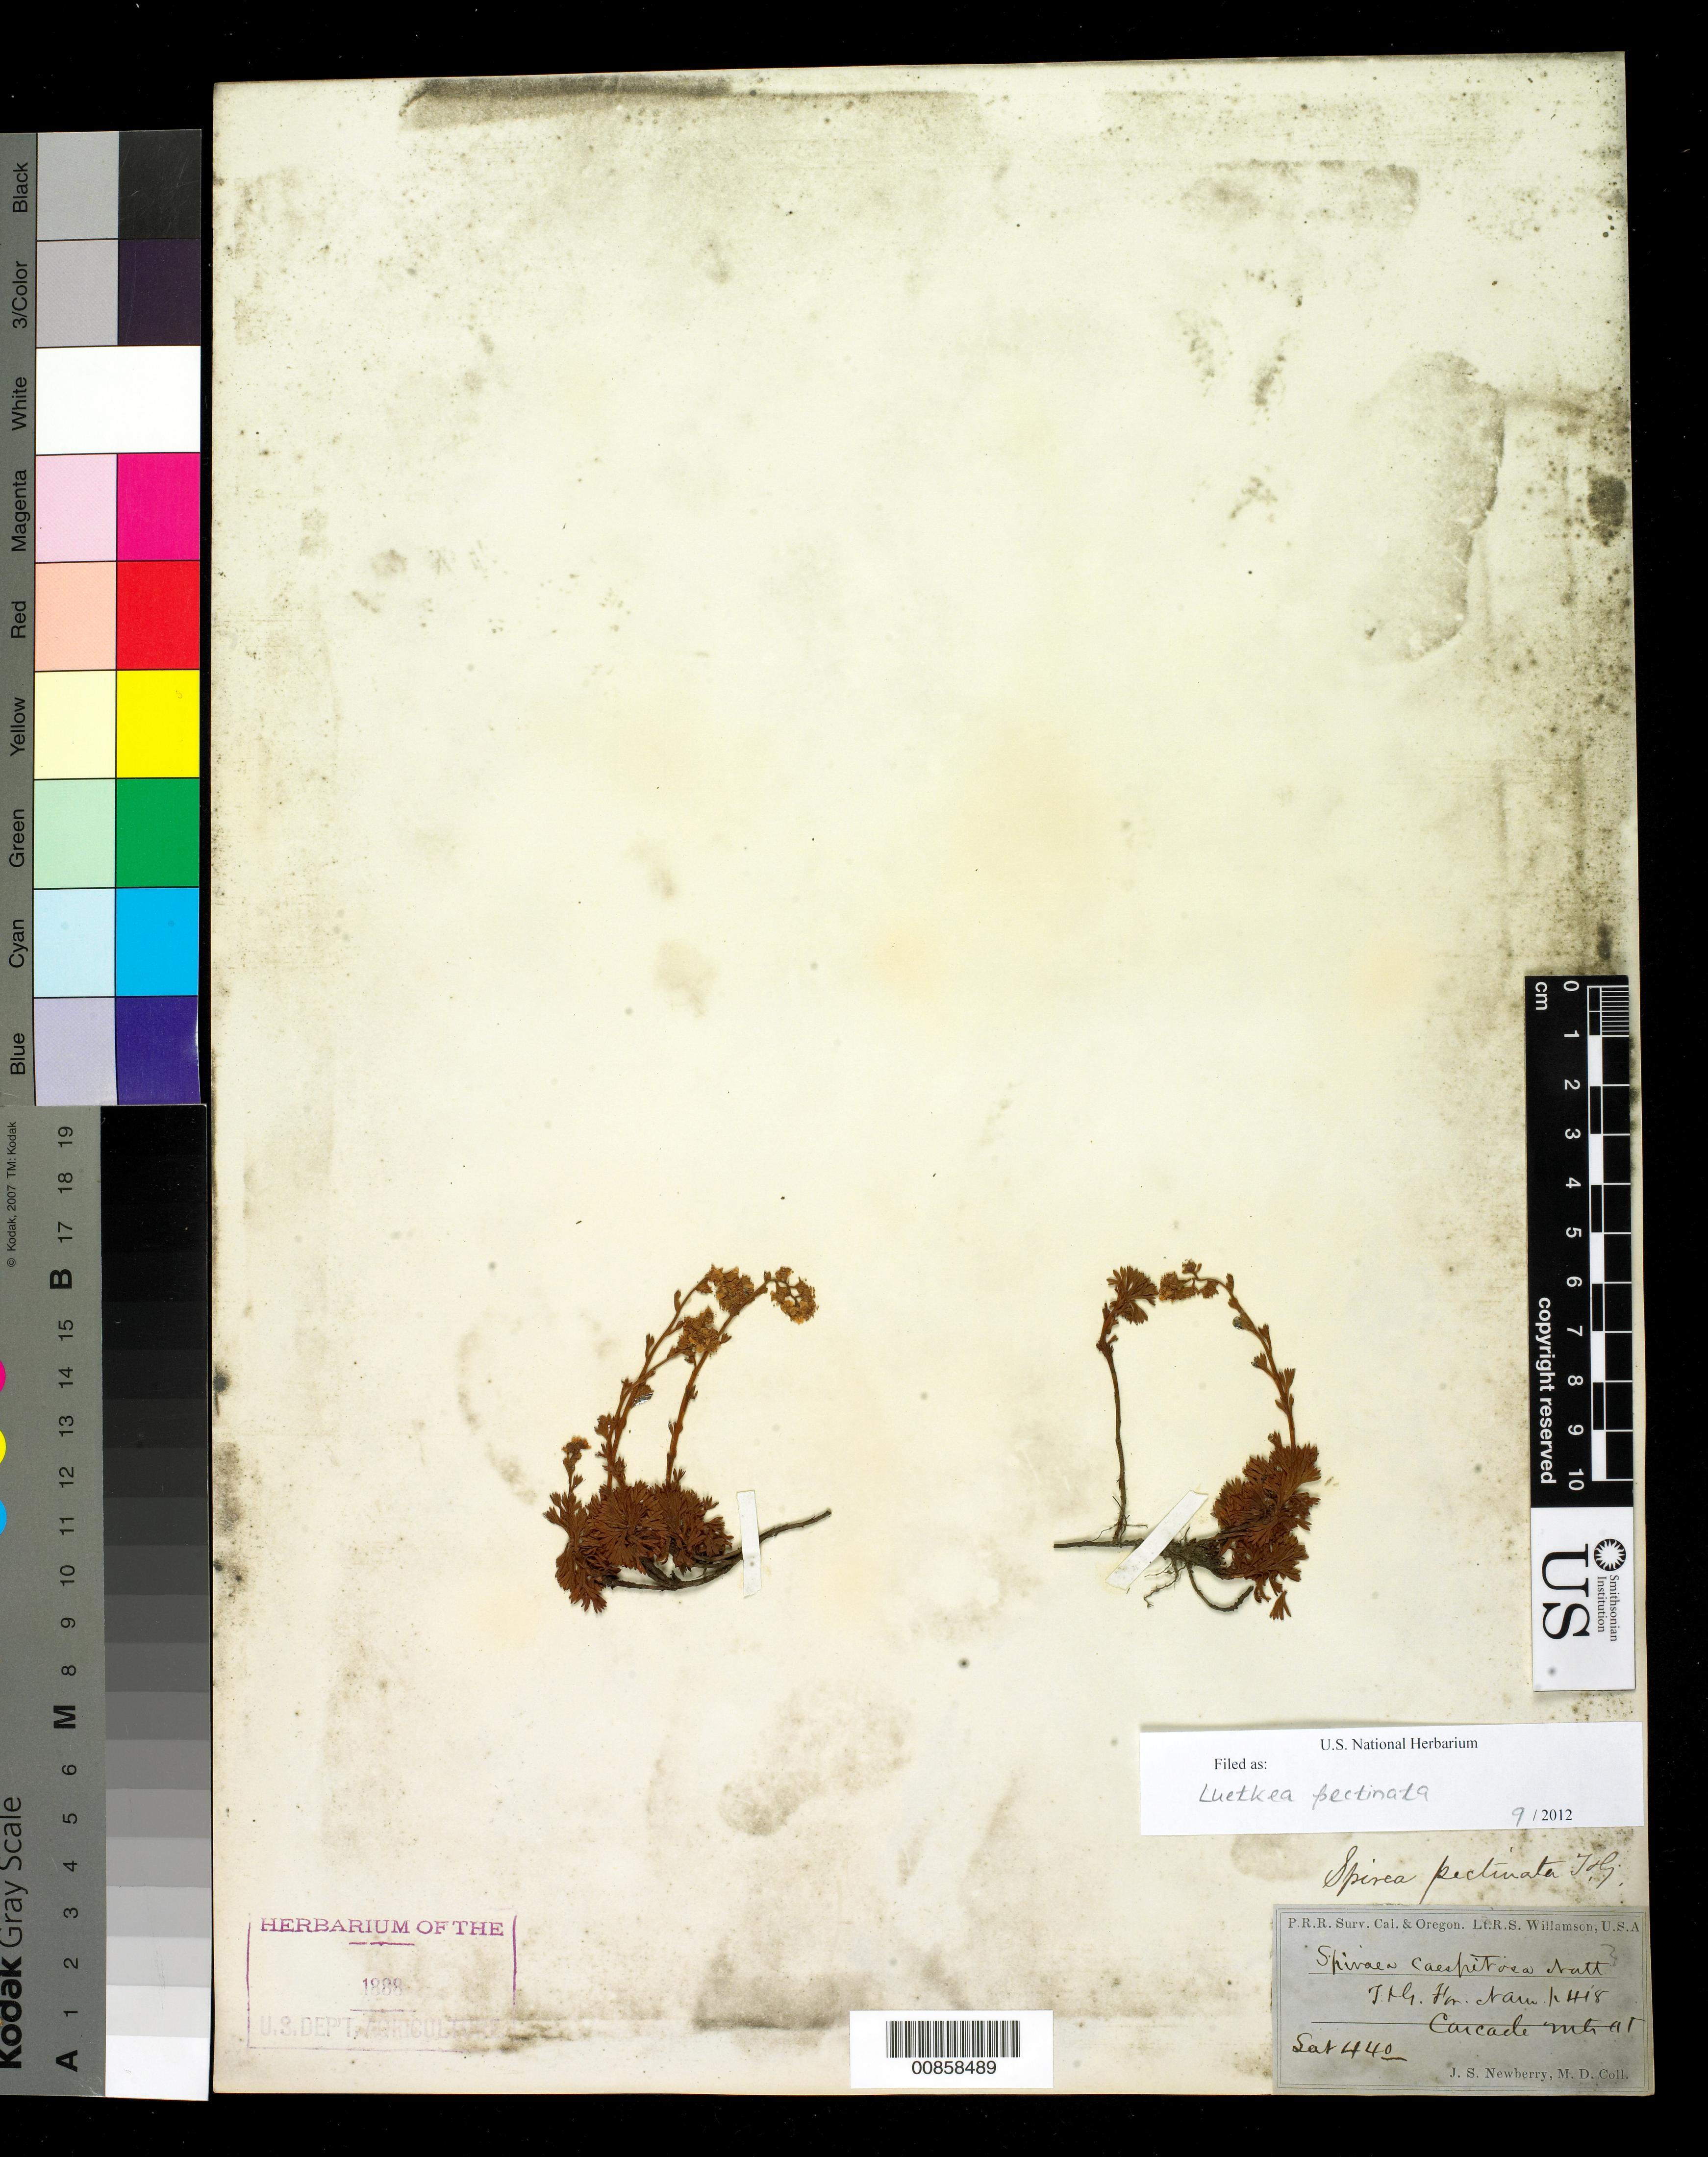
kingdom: Plantae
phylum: Tracheophyta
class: Magnoliopsida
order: Rosales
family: Rosaceae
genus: Luetkea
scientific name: Luetkea pectinata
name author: (Pursh) Kuntze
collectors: J. S. Newberry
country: United States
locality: Cascade Mts.